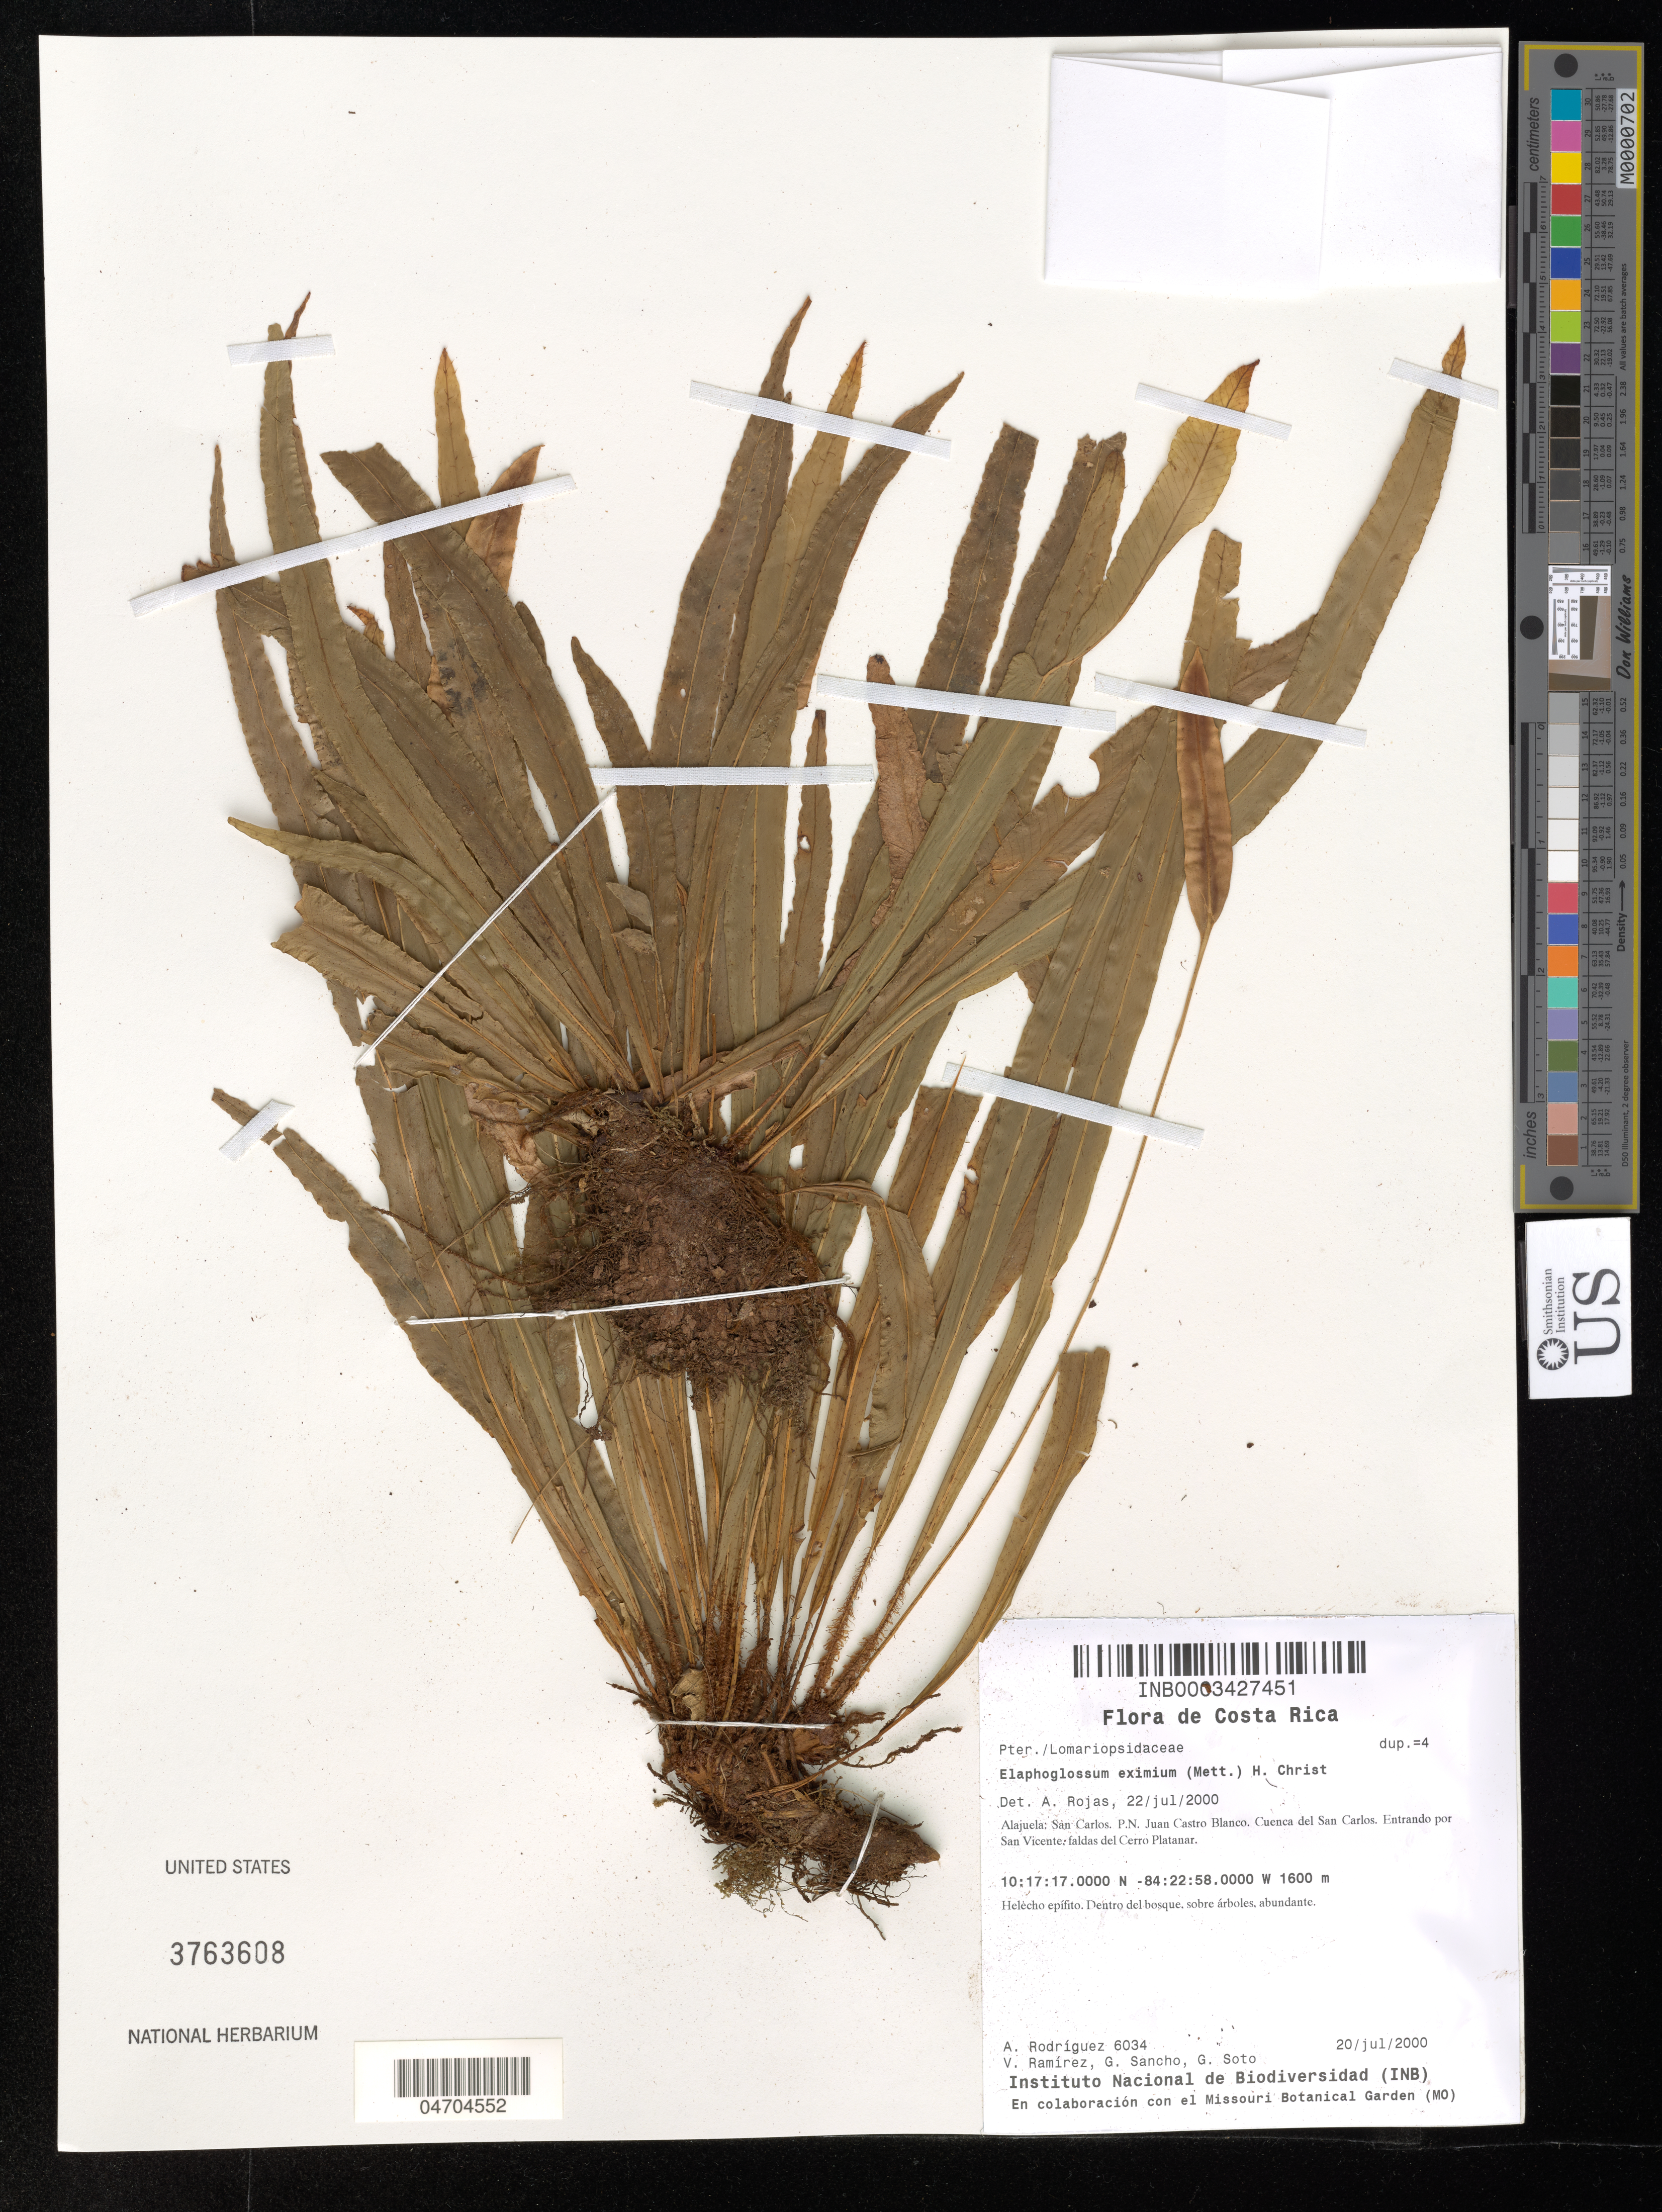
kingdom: Plantae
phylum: Tracheophyta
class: Polypodiopsida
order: Polypodiales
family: Dryopteridaceae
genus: Elaphoglossum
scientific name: Elaphoglossum eximium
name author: (Mett.) Christ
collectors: A. Rodríguez, V. Ramirez, G. Sancho & G. Soto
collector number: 6034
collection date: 2000-07-20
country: Costa Rica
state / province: Alajuela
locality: San Carlos. P. N. Juan Castro Blanco. Cuenca del San Carlos. Entrando por San Vicente; faldas del Cerro Platanar.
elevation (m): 1600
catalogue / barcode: US 3763608